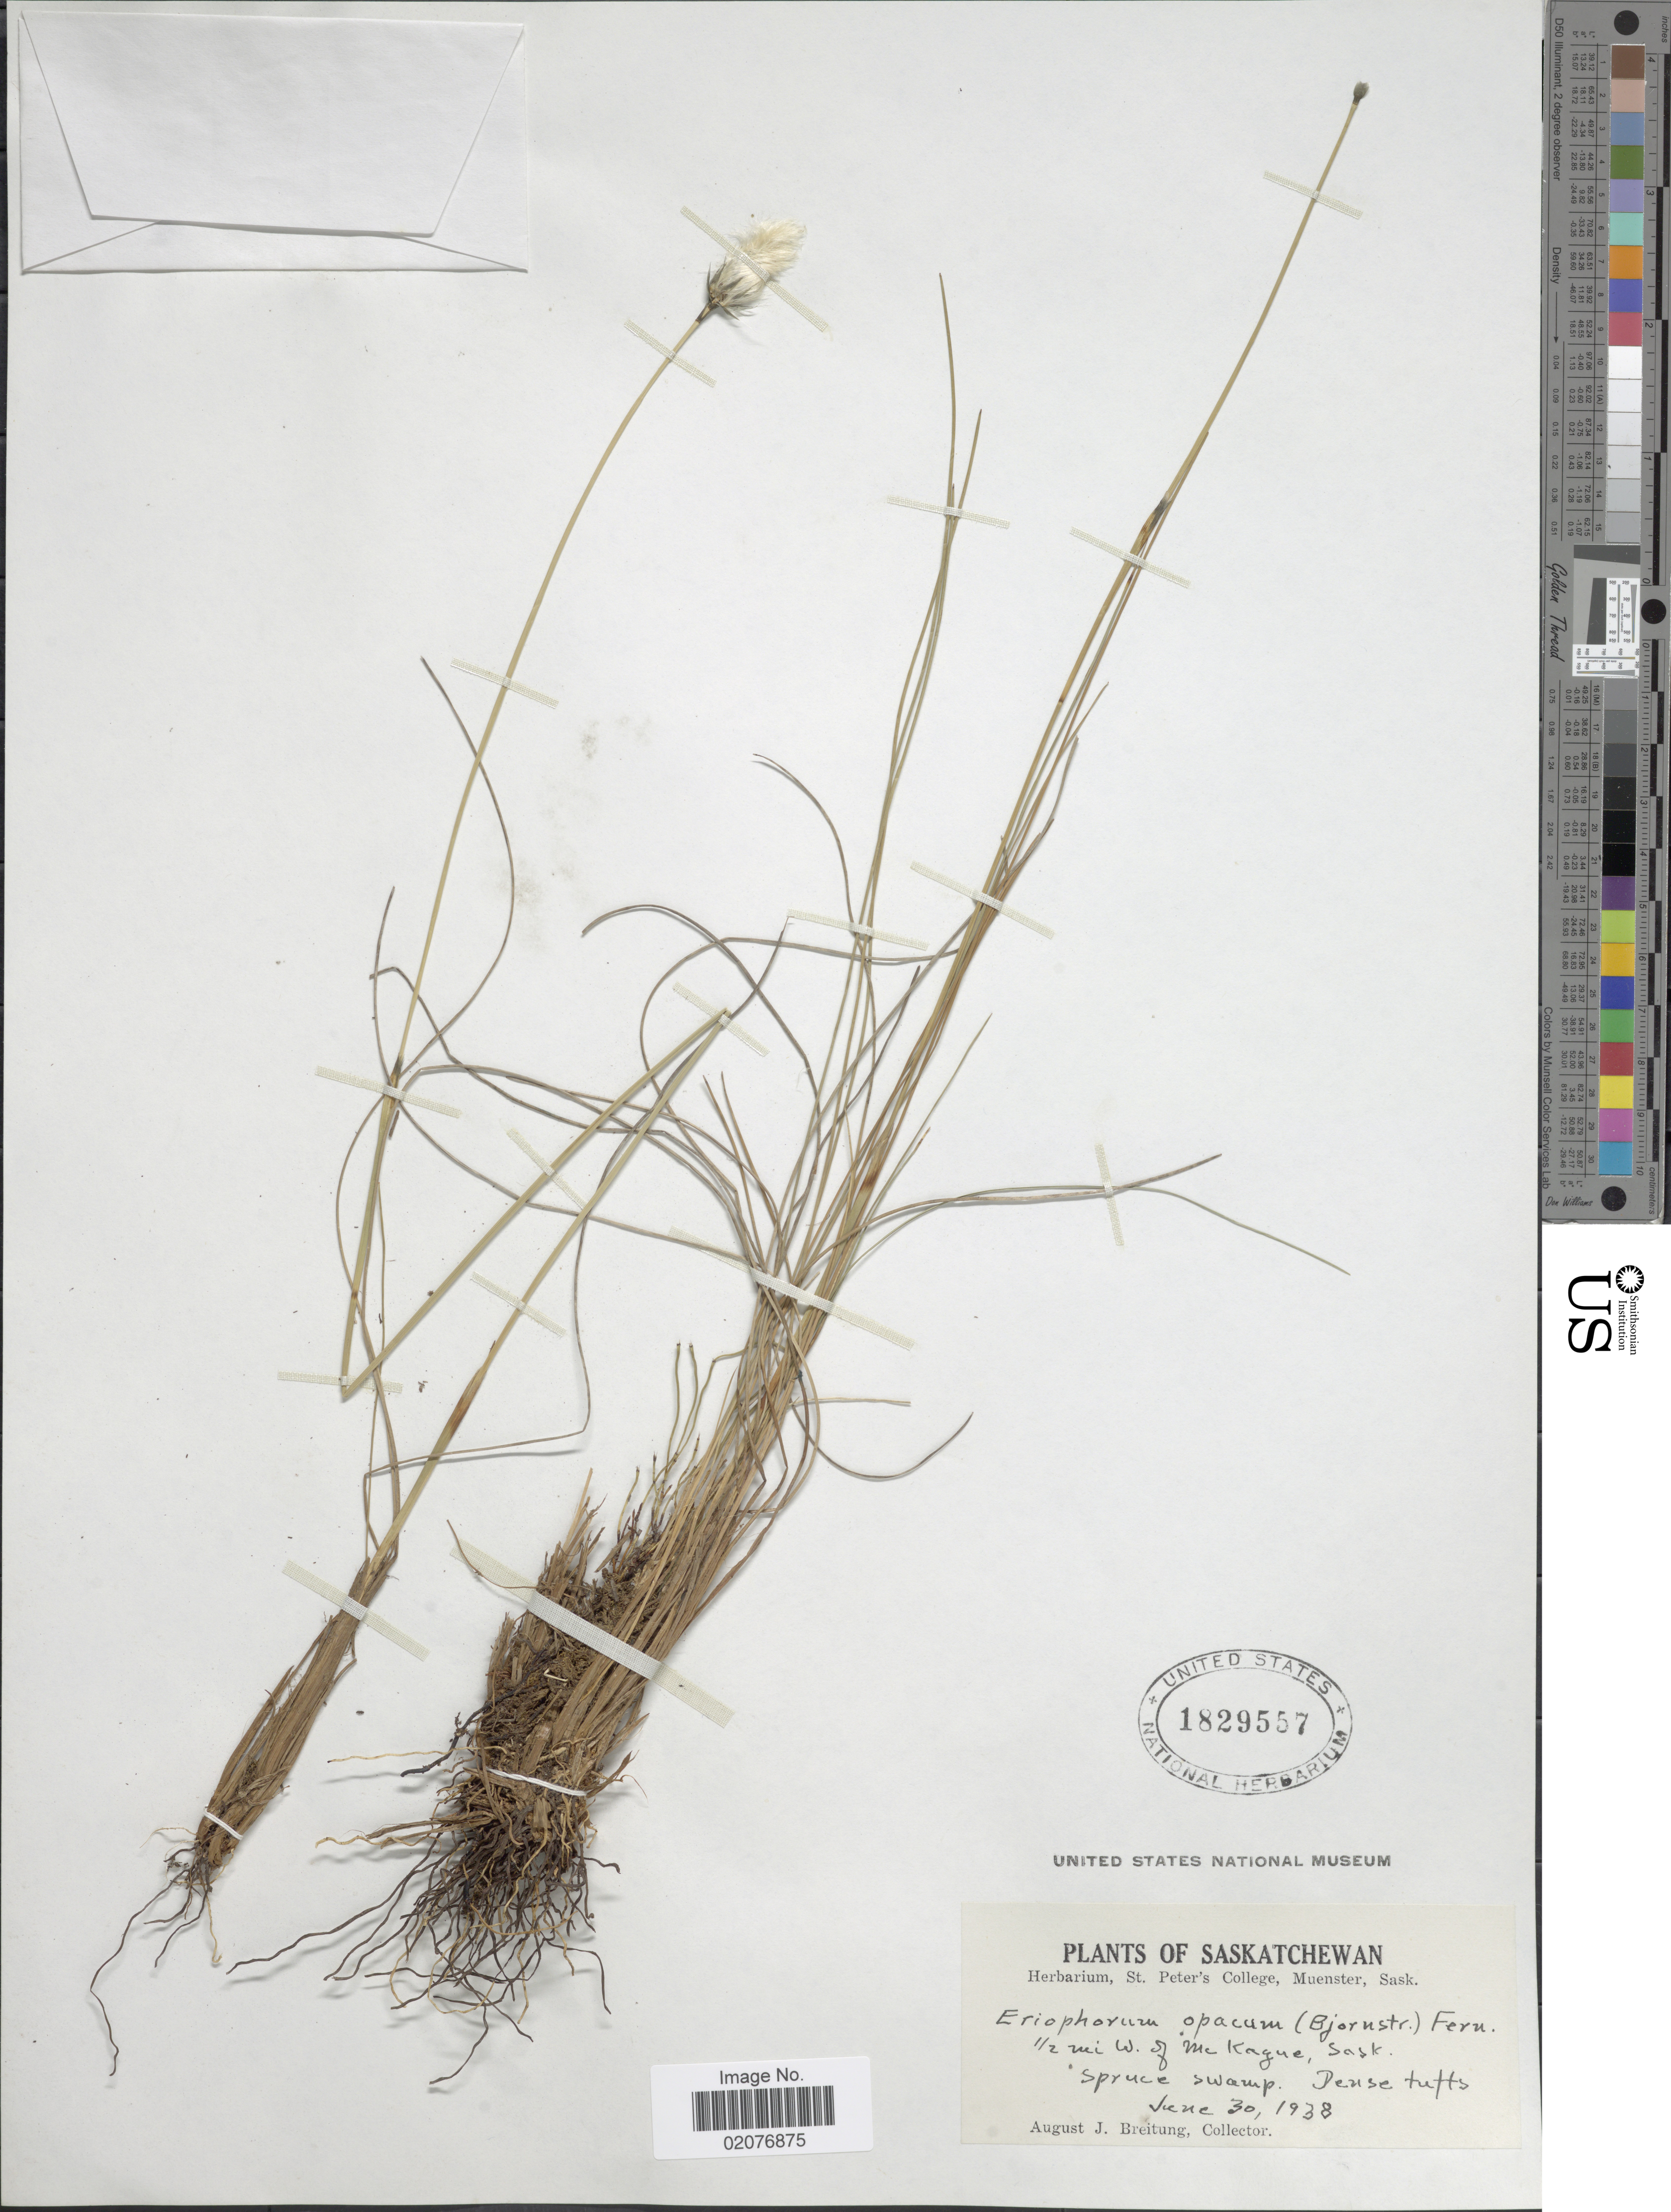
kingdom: Plantae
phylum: Tracheophyta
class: Liliopsida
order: Poales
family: Cyperaceae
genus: Eriophorum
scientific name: Eriophorum brachyantherum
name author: Trautv. & C.A. Mey.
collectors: A. Breitung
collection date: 1938-06-30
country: Canada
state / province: Saskatchewan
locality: ½ mi W of McKague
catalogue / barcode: US 1829557